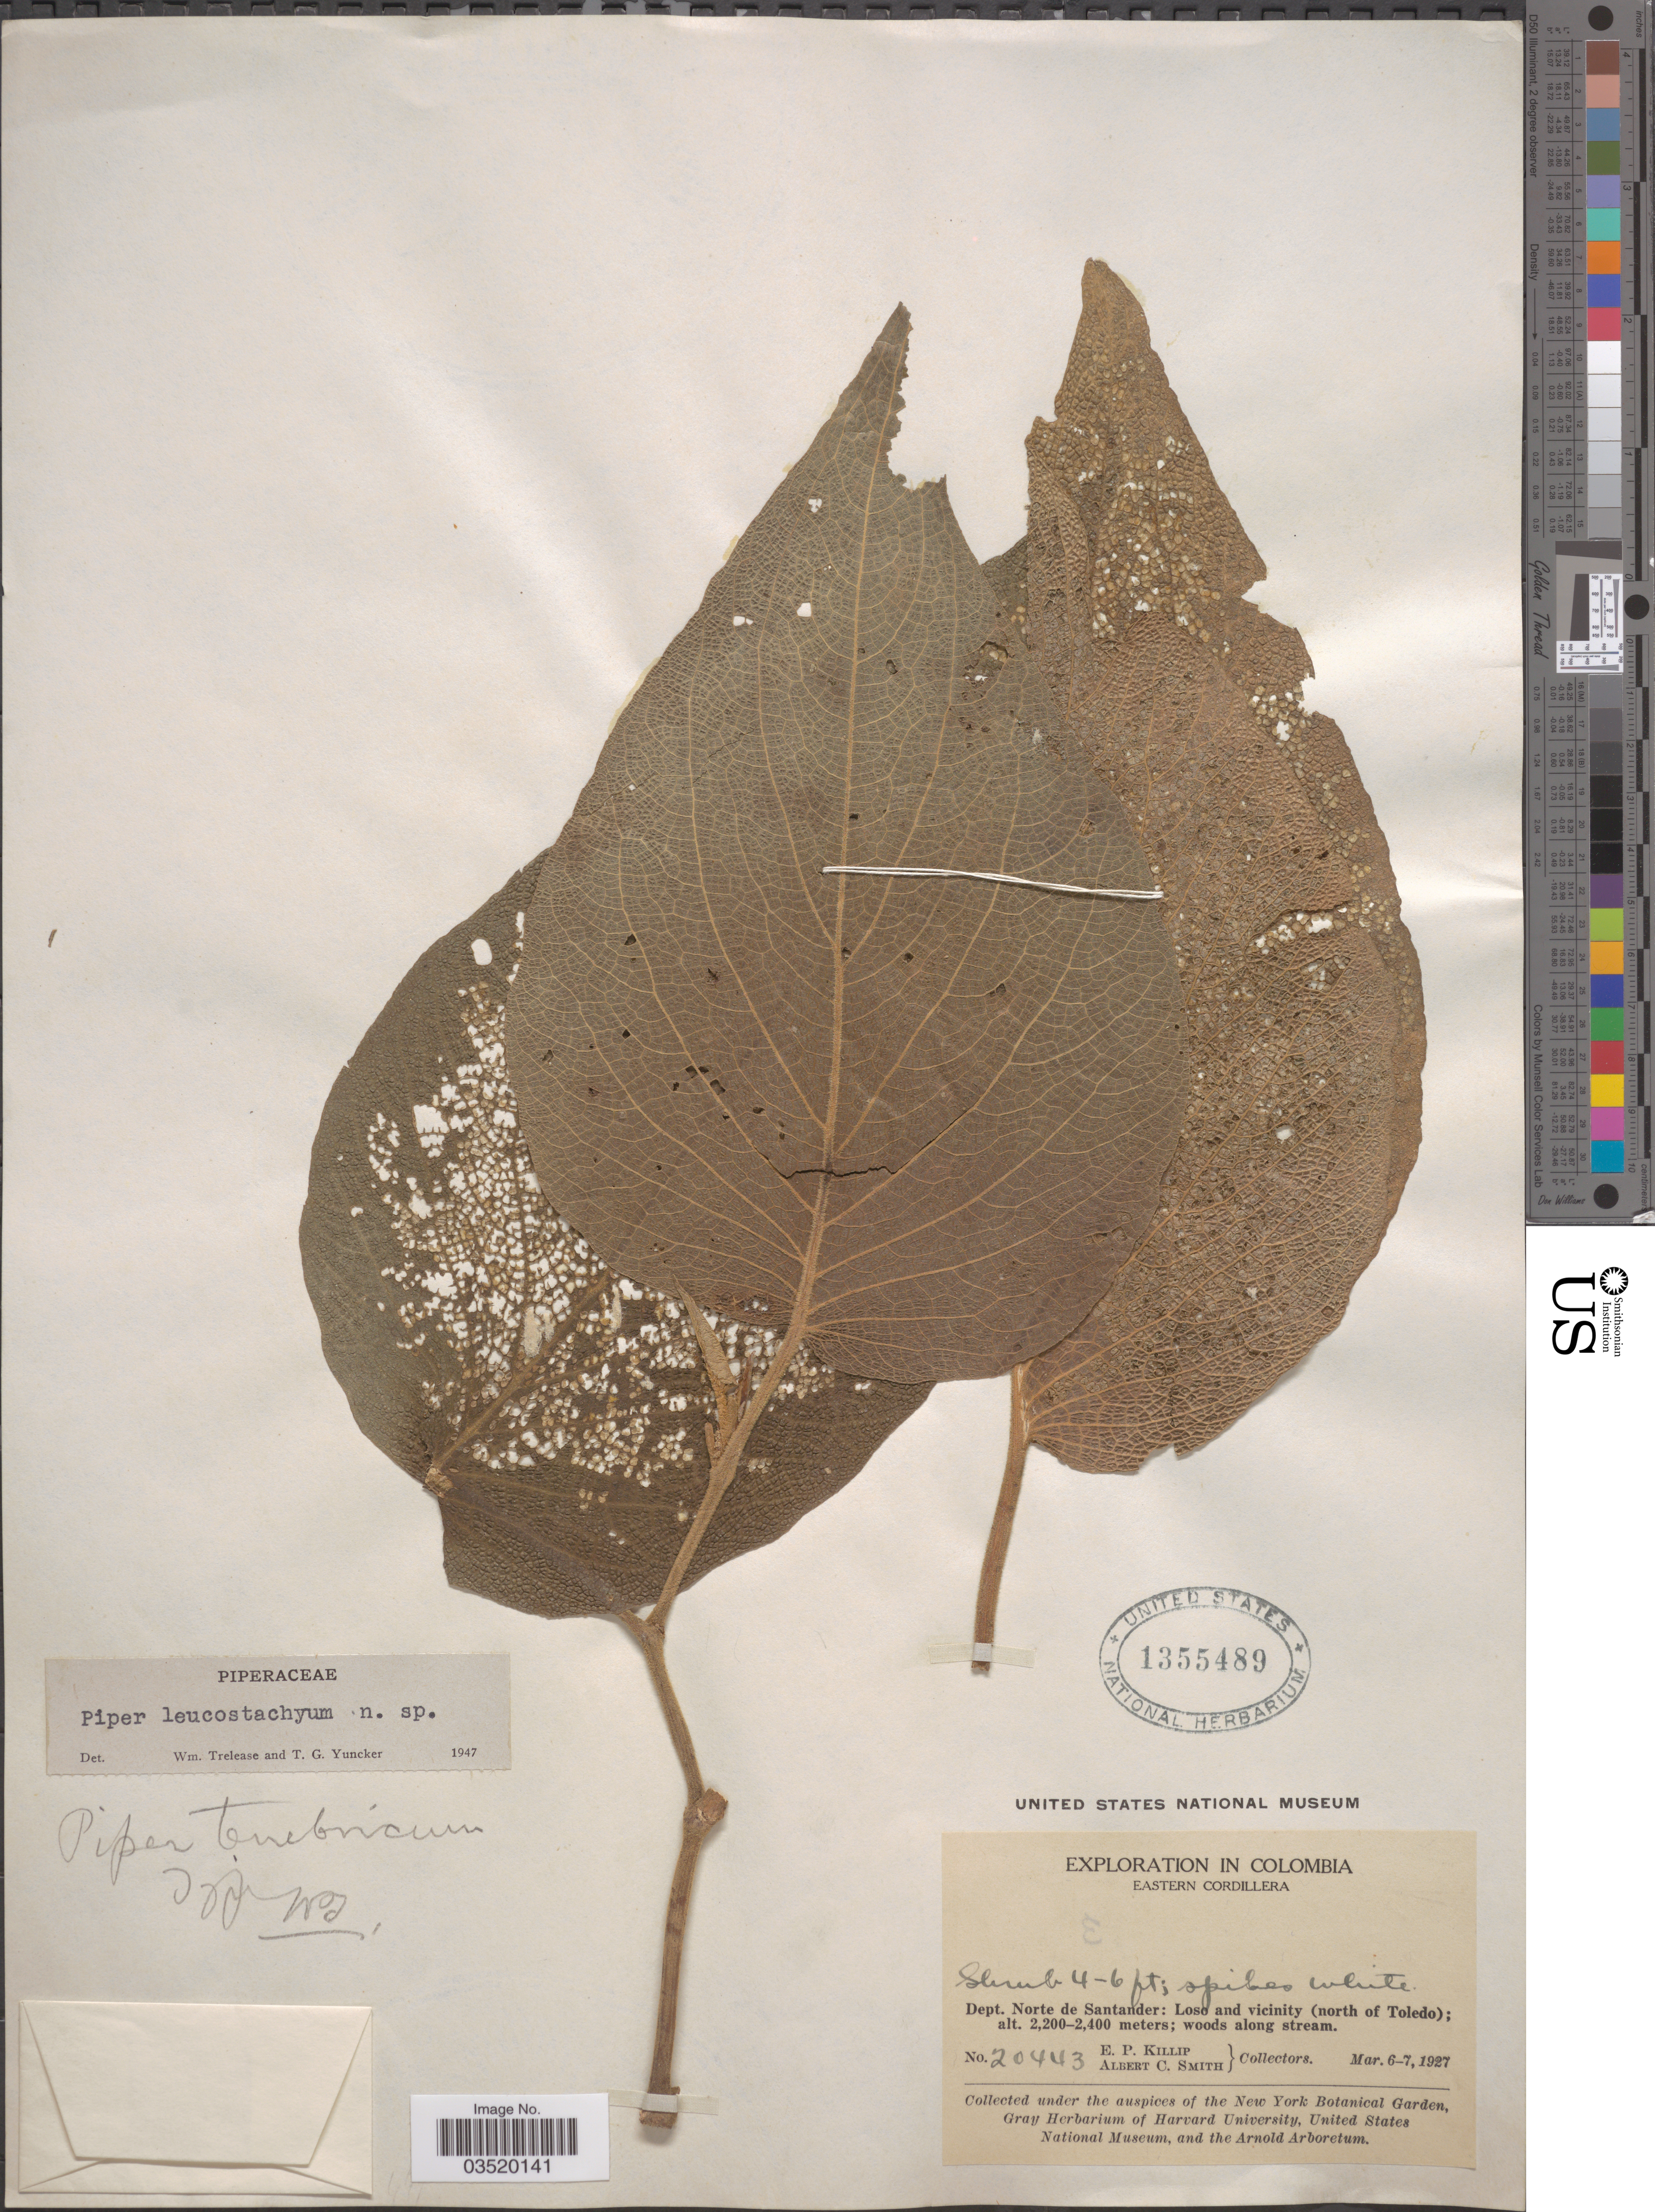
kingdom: Plantae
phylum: Tracheophyta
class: Magnoliopsida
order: Piperales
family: Piperaceae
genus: Piper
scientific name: Piper leucostachyum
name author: Trel. & Yunck.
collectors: E. P. Killip & A. C. Smith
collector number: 20443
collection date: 1927-03-06/1927-03-07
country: Colombia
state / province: Norte de Santander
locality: Eastern Cordillera. Dept. Norte de Santander: Loso and vicinity (north of Toledo).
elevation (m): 2200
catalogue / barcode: US 1355489